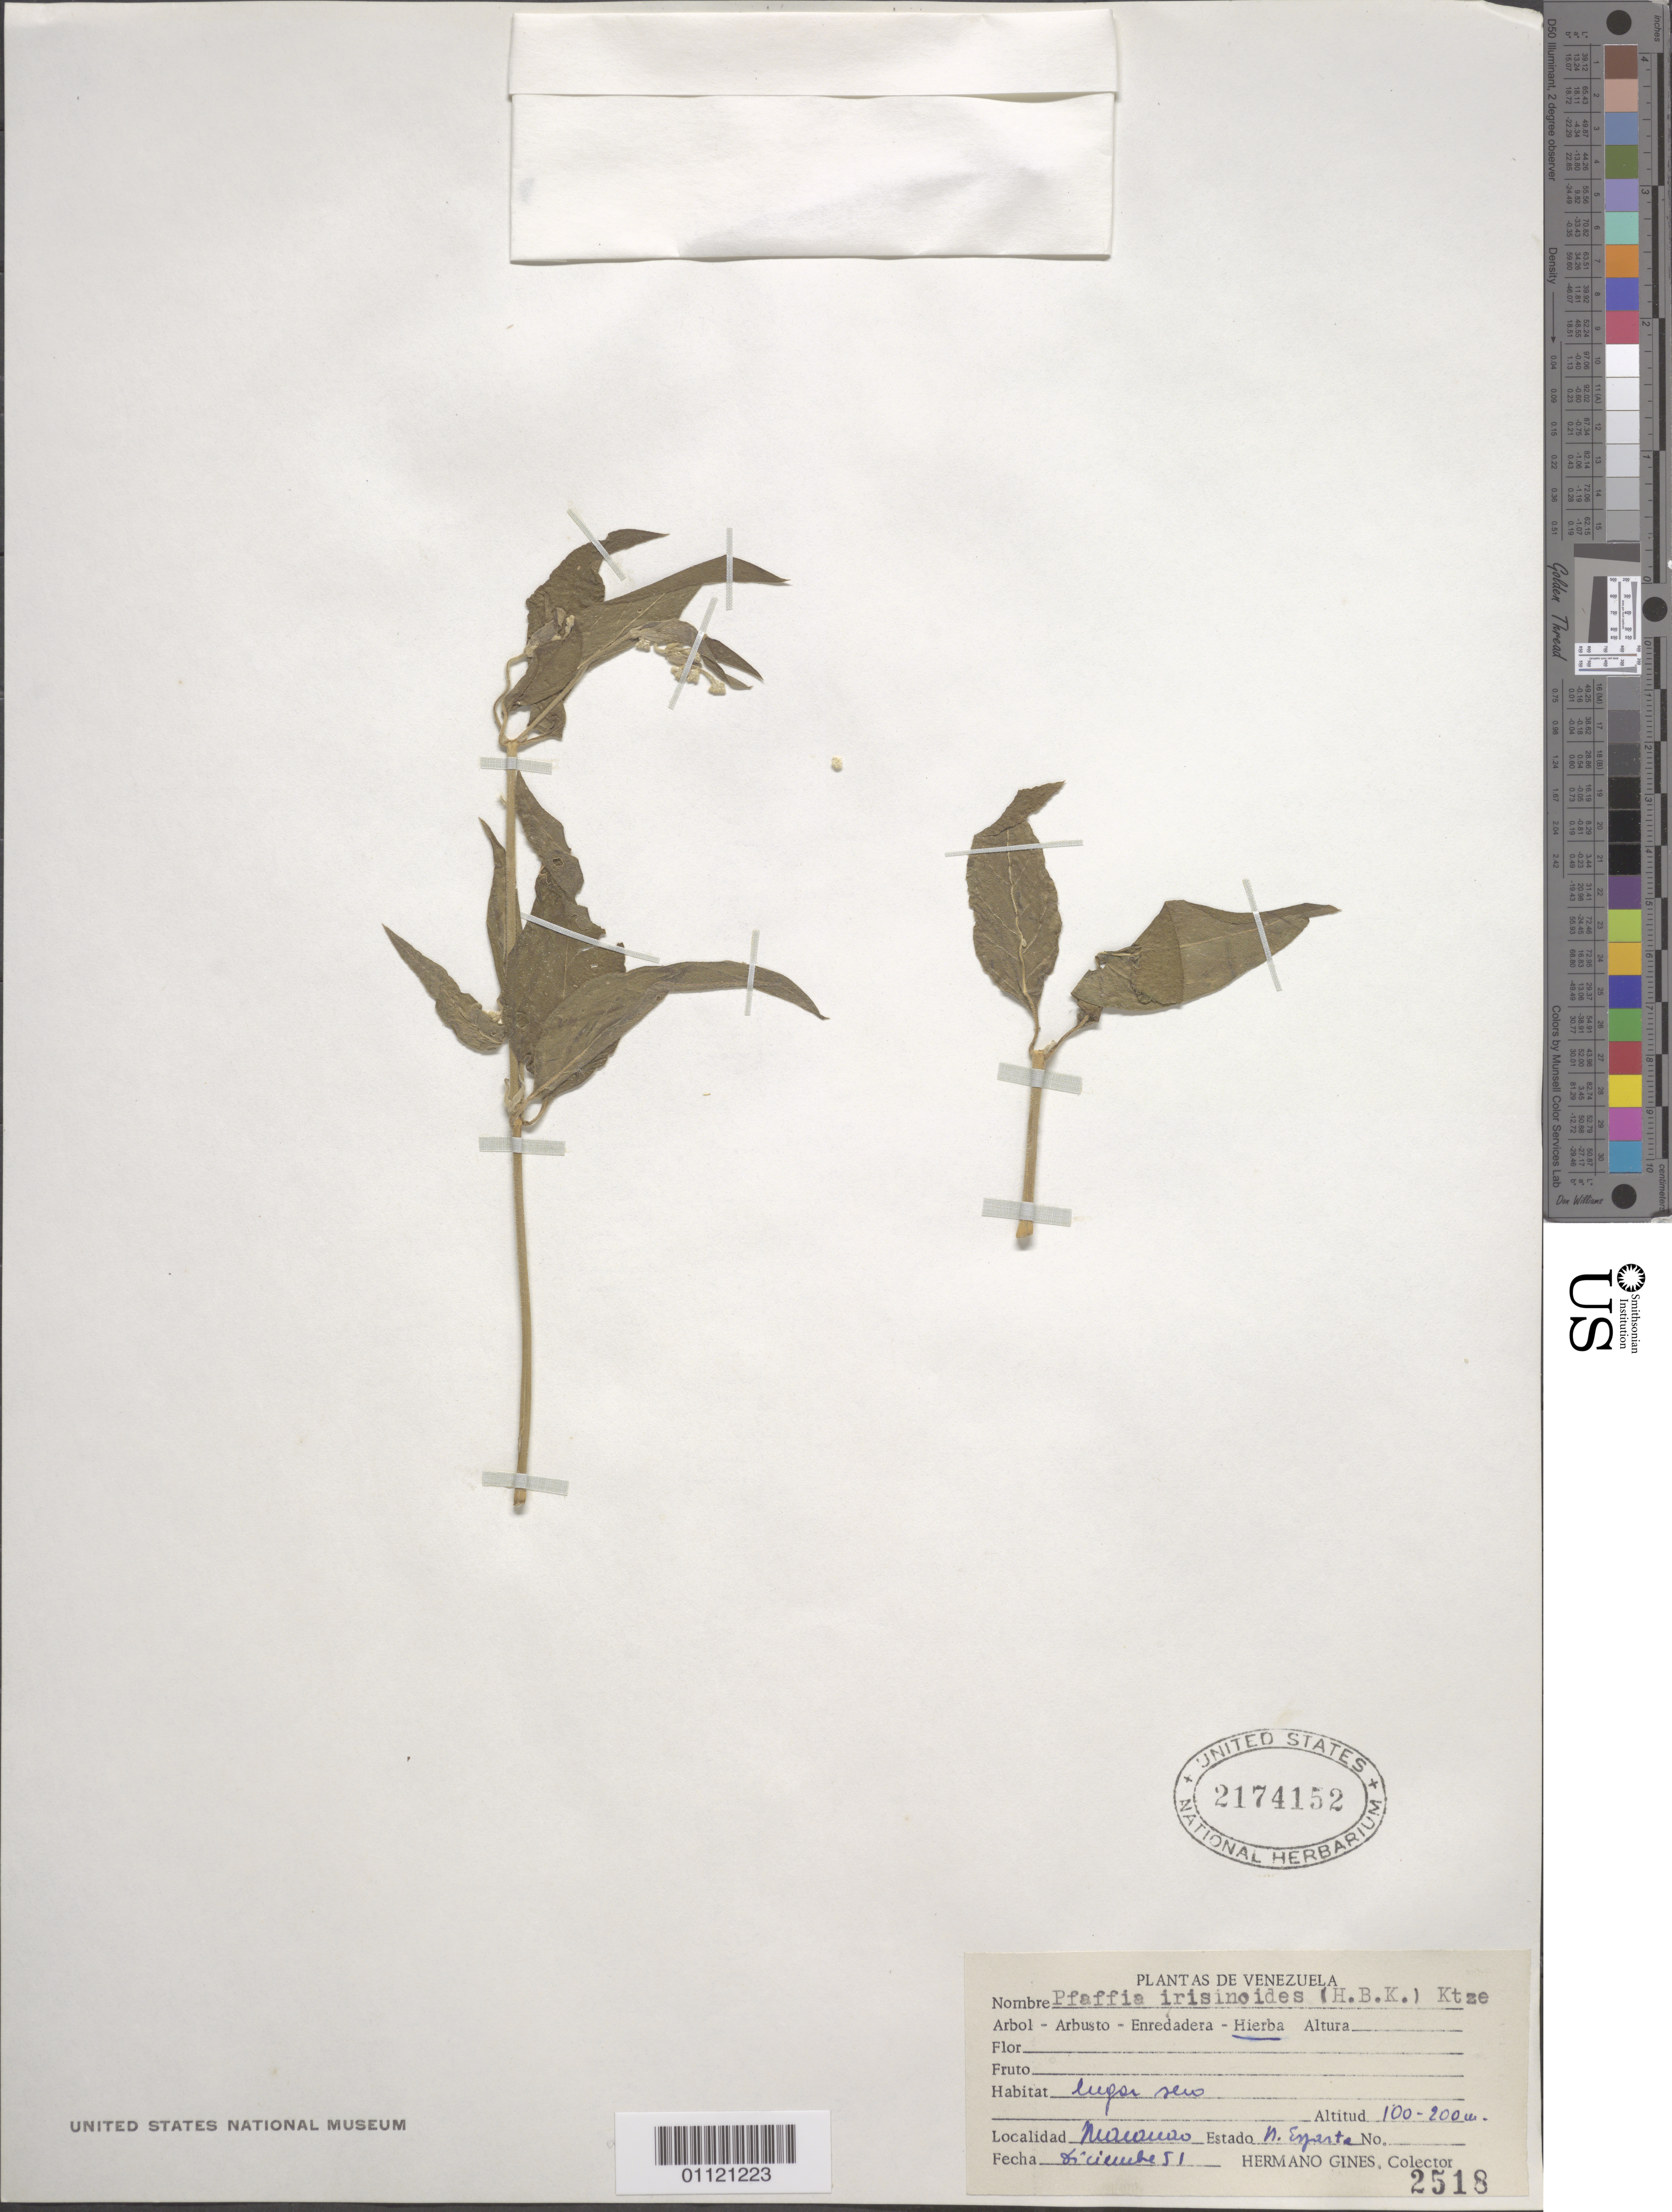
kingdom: Plantae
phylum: Tracheophyta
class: Magnoliopsida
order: Caryophyllales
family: Amaranthaceae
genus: Pfaffia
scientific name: Pfaffia iresinoides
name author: (Kunth) Spreng.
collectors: Bro. Gines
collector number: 2518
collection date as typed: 01 Dec 1951 to 31 Dec 1951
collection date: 1951-12-01/1951-12-31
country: Venezuela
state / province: Nueva Esparta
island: Margarita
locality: Macanao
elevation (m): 100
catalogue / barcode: US 2174152